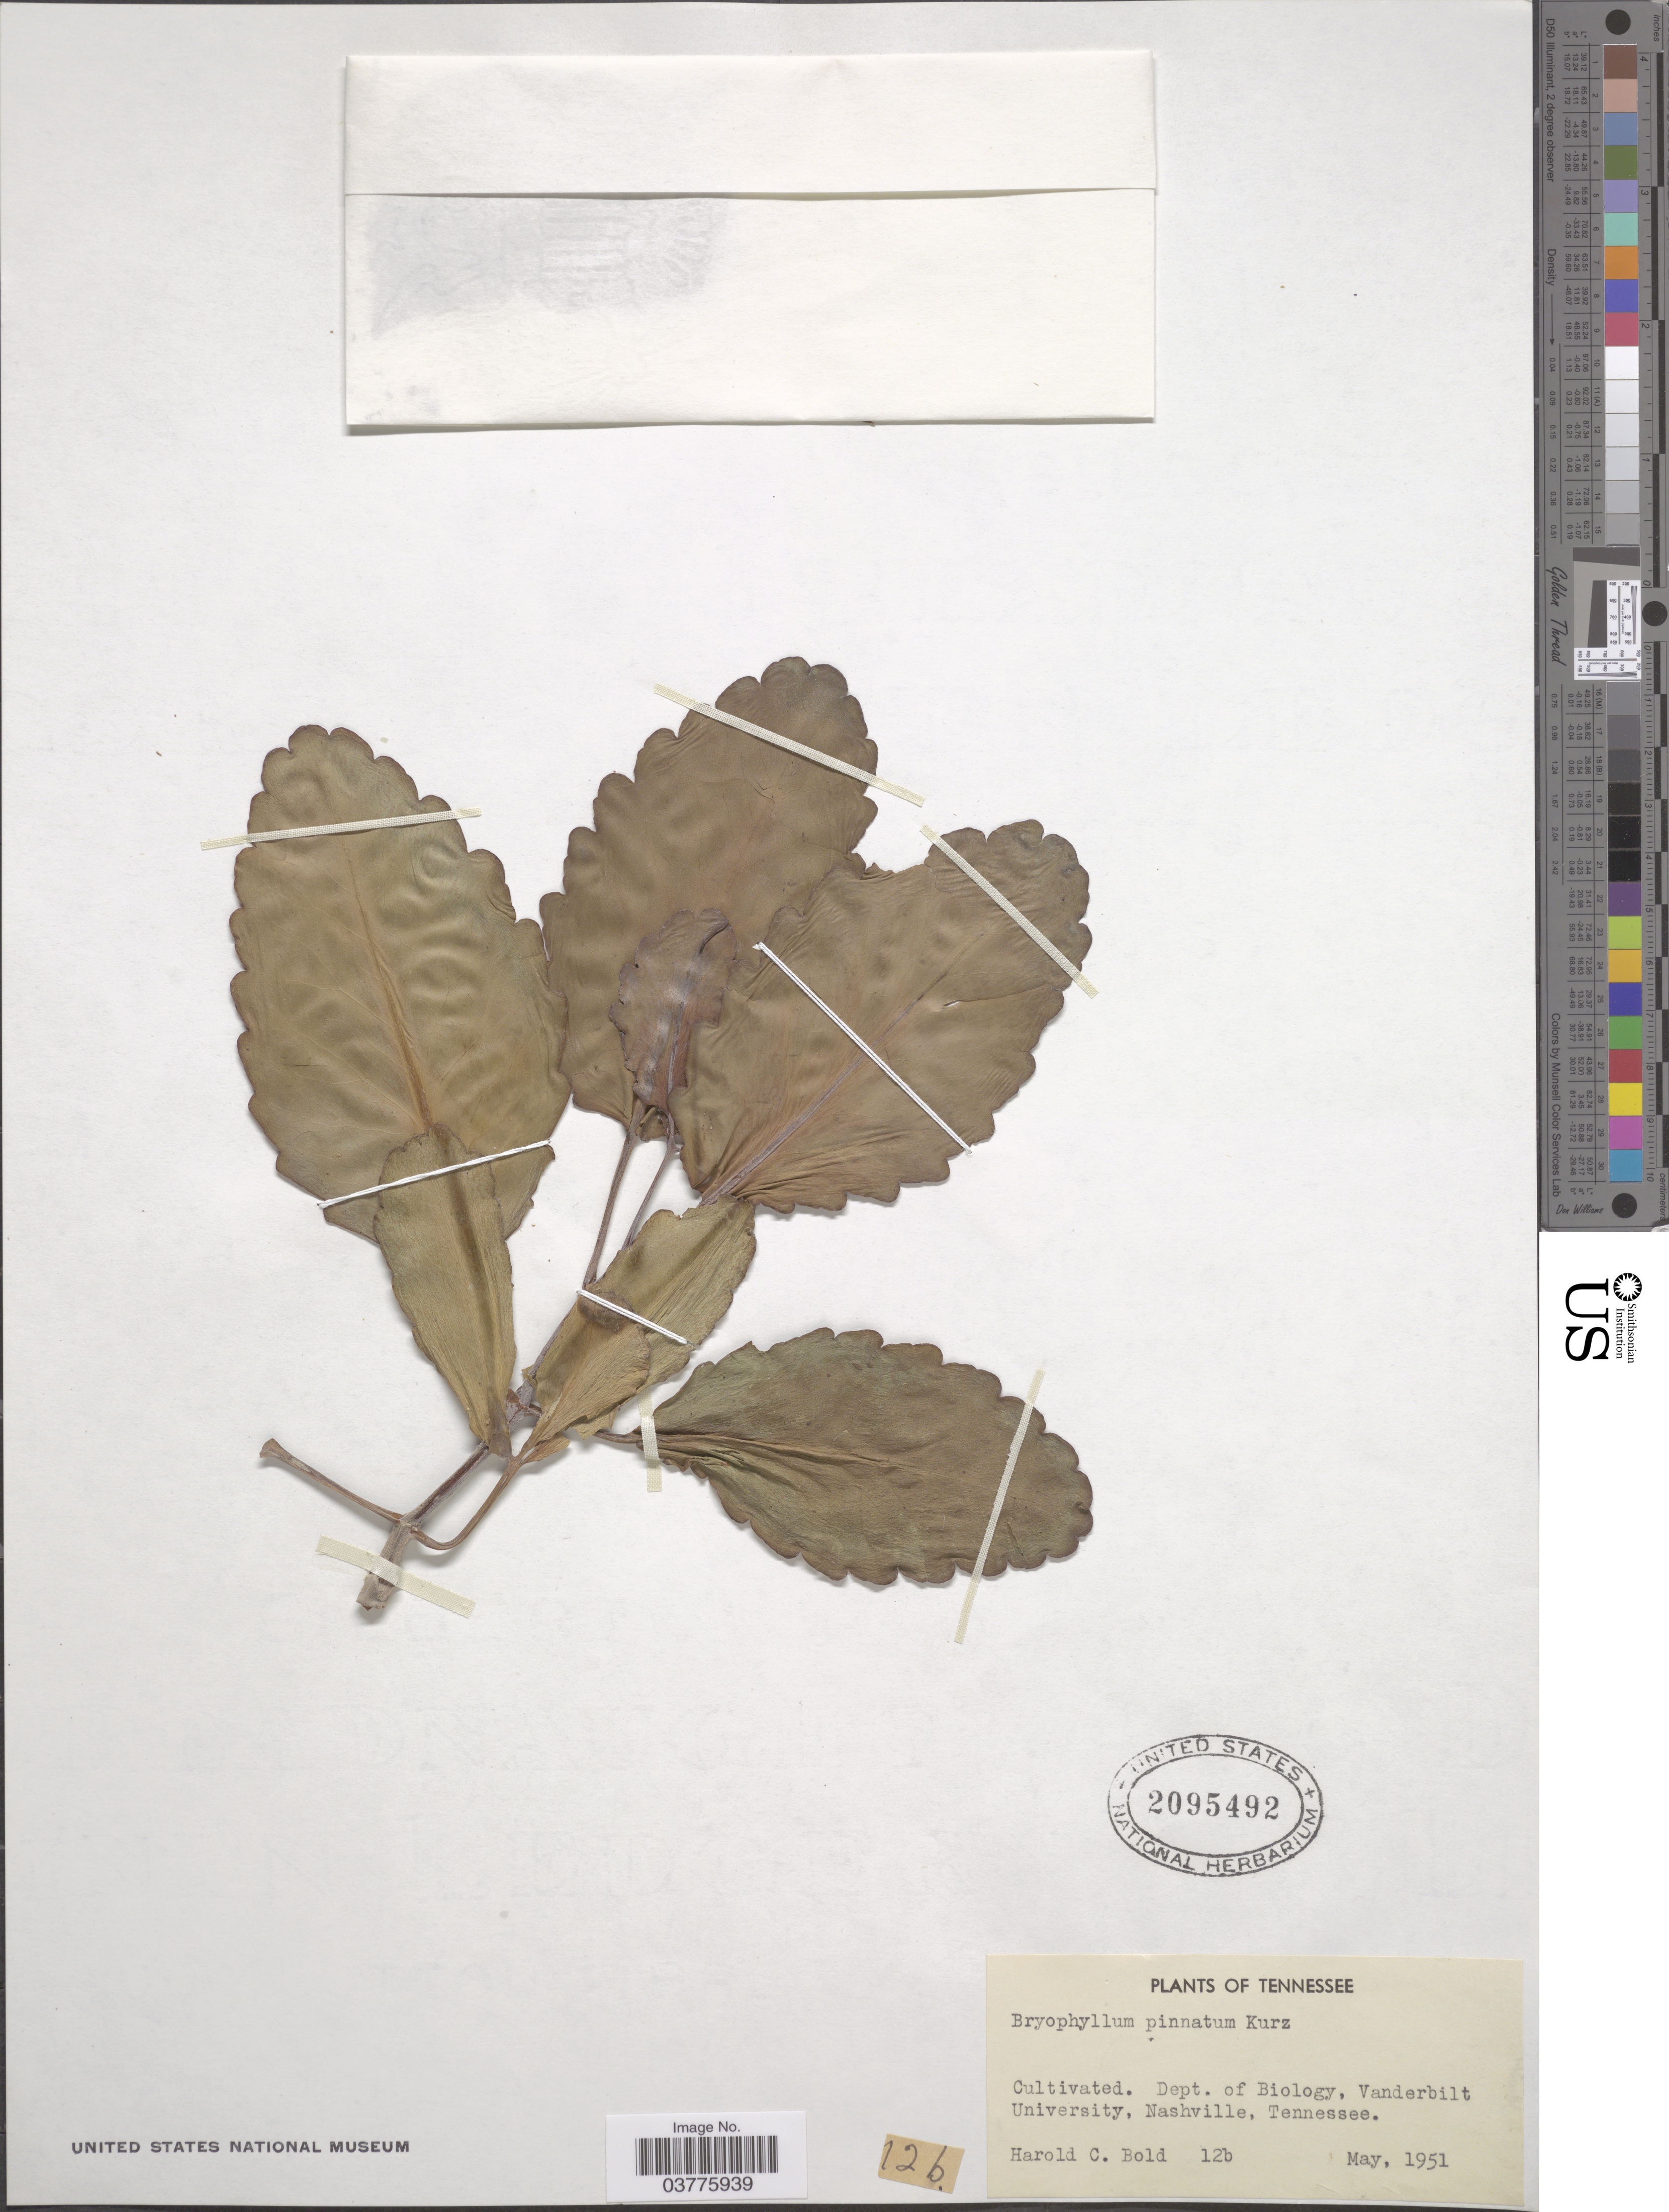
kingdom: Plantae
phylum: Tracheophyta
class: Magnoliopsida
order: Saxifragales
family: Crassulaceae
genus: Kalanchoe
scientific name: Kalanchoe pinnata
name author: (Lam.) Pers.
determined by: Strong, Mark T., (BOT), Smithsonian Institution - National Museum of Natural History (UNITED STATES)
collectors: H. Bold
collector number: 12b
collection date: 1951-05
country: United States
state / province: Tennessee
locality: Dept. of Biology, Vanderbilt University, Nashville.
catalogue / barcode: US 2095492